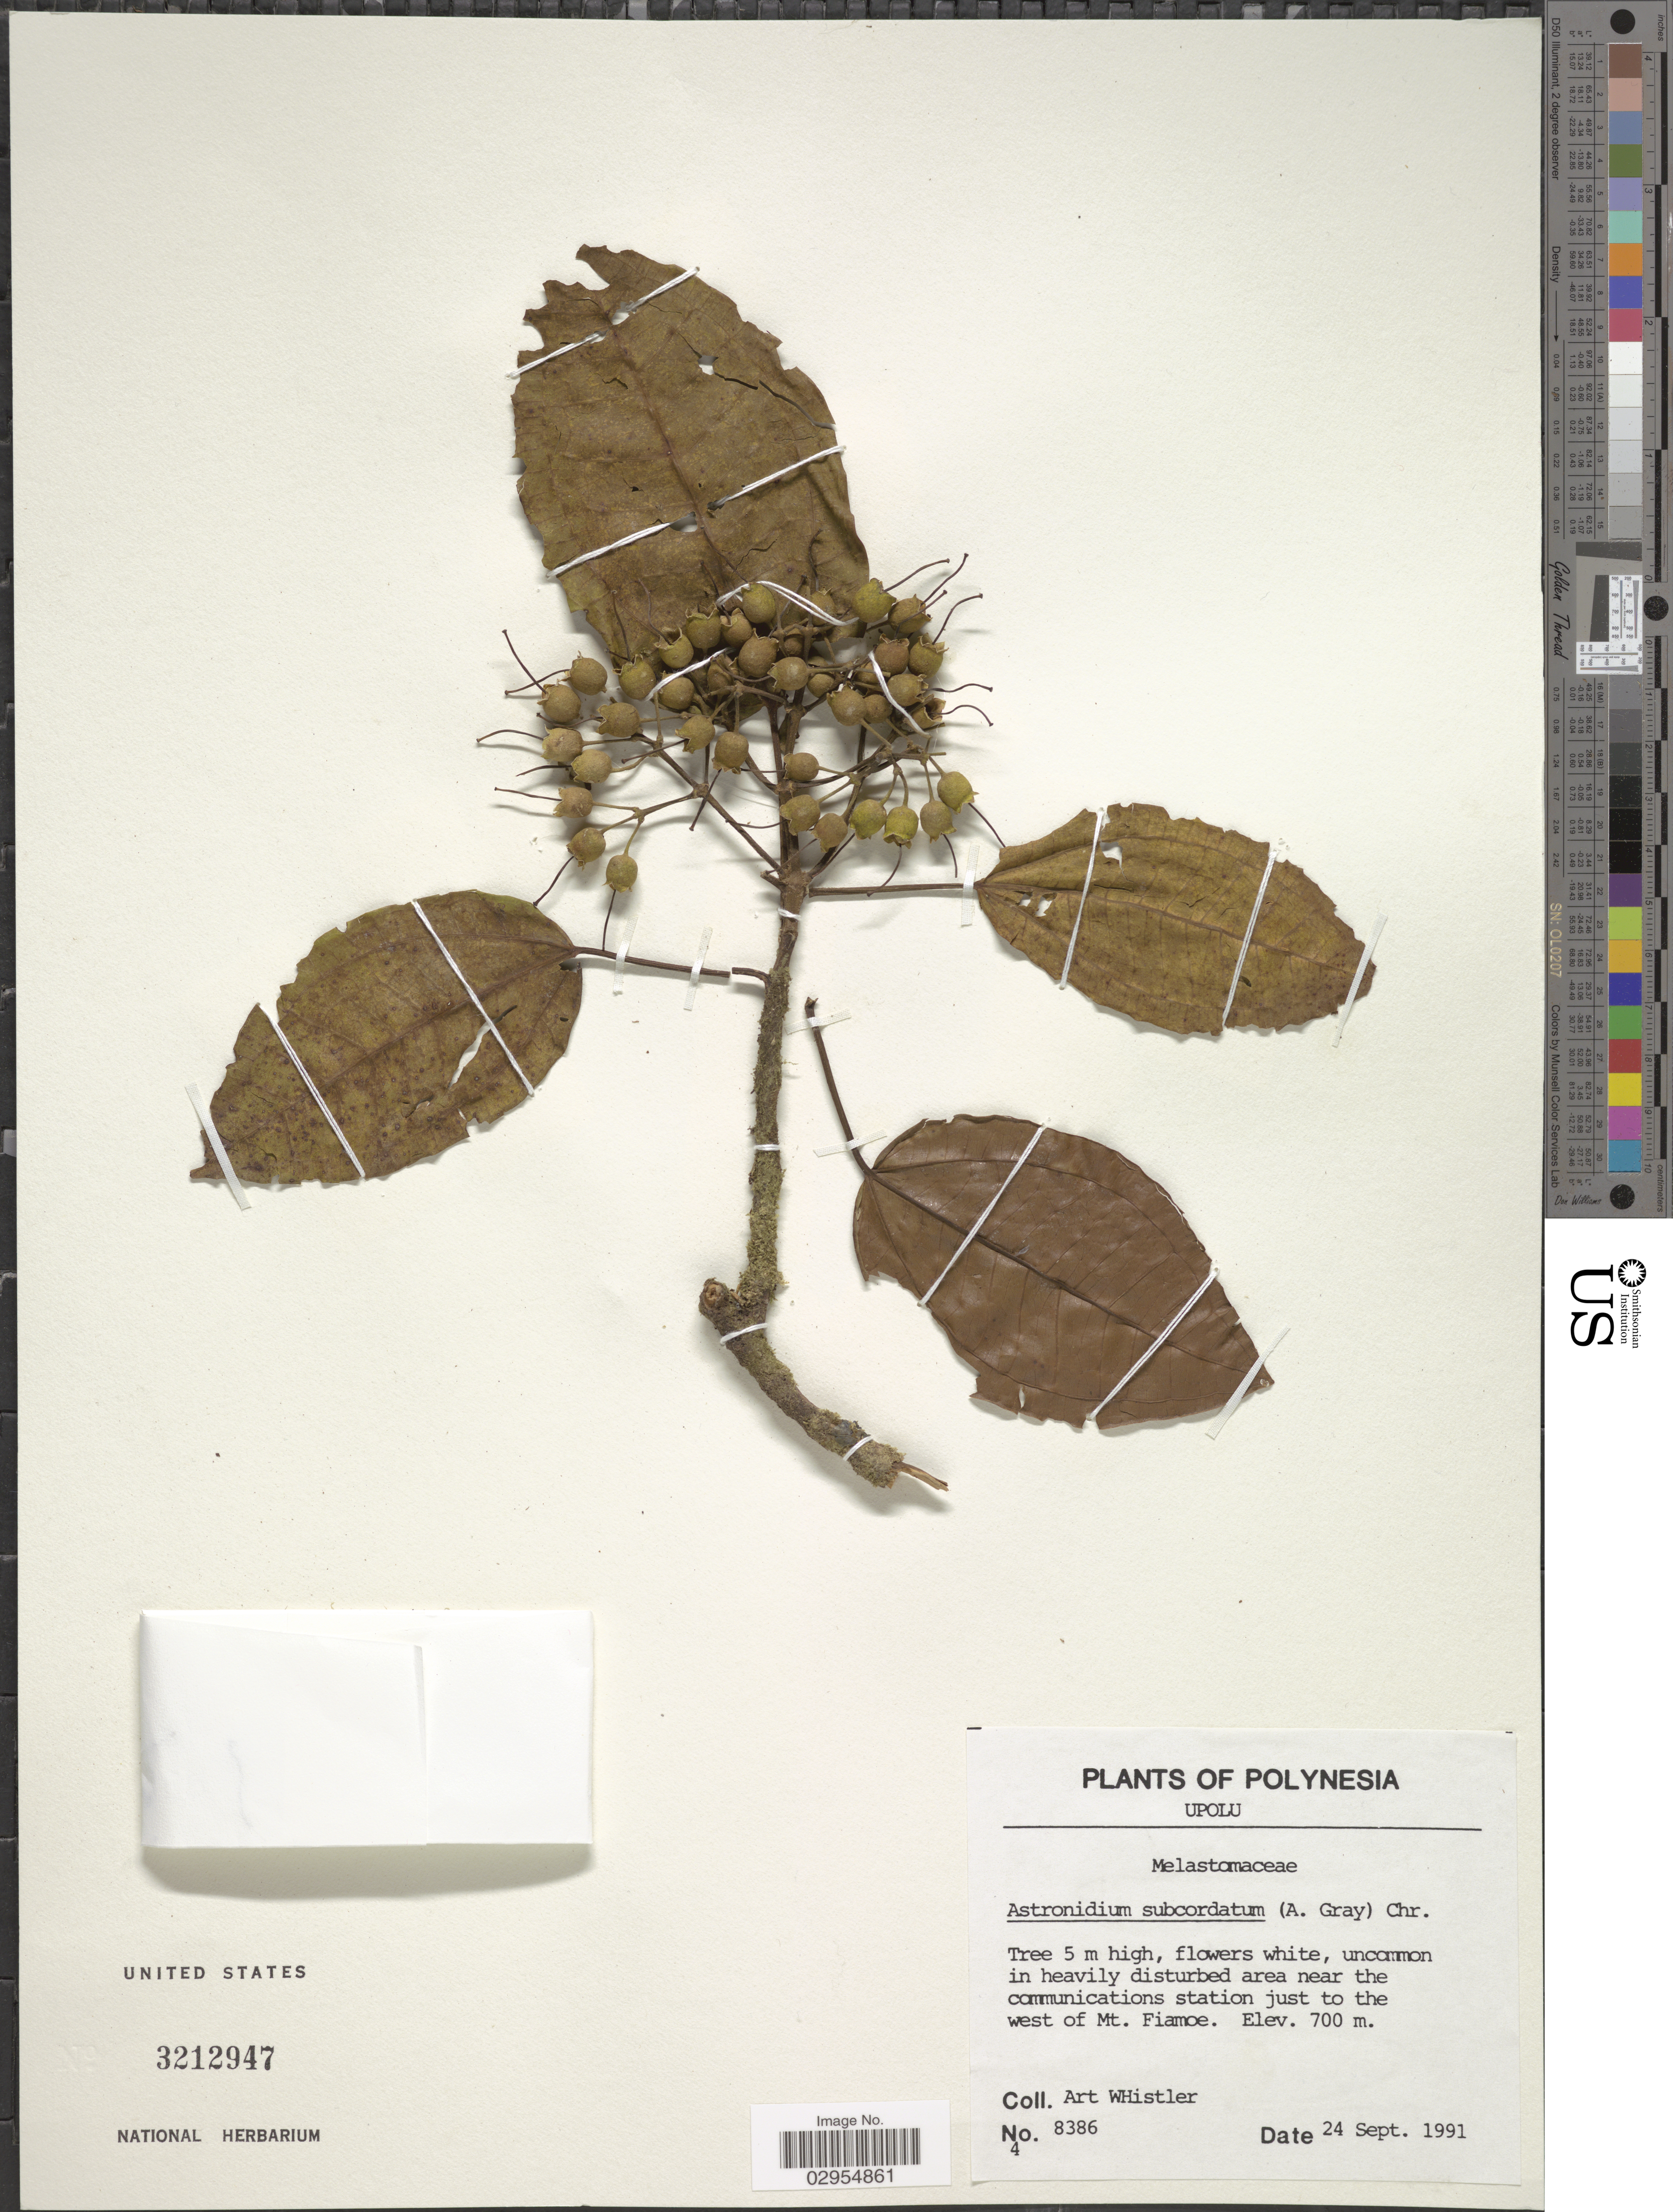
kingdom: Plantae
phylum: Tracheophyta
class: Magnoliopsida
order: Myrtales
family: Melastomataceae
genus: Astronidium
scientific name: Astronidium subcordatum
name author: (A. Gray) Christoph.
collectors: A. Whistler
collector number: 8386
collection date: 1991-09-24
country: Samoa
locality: Samoa. Upolu. Uncommon in heavily disturbed area near the communications station just to the west of Mt. Fiamoe.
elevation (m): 700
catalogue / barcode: US 3212947